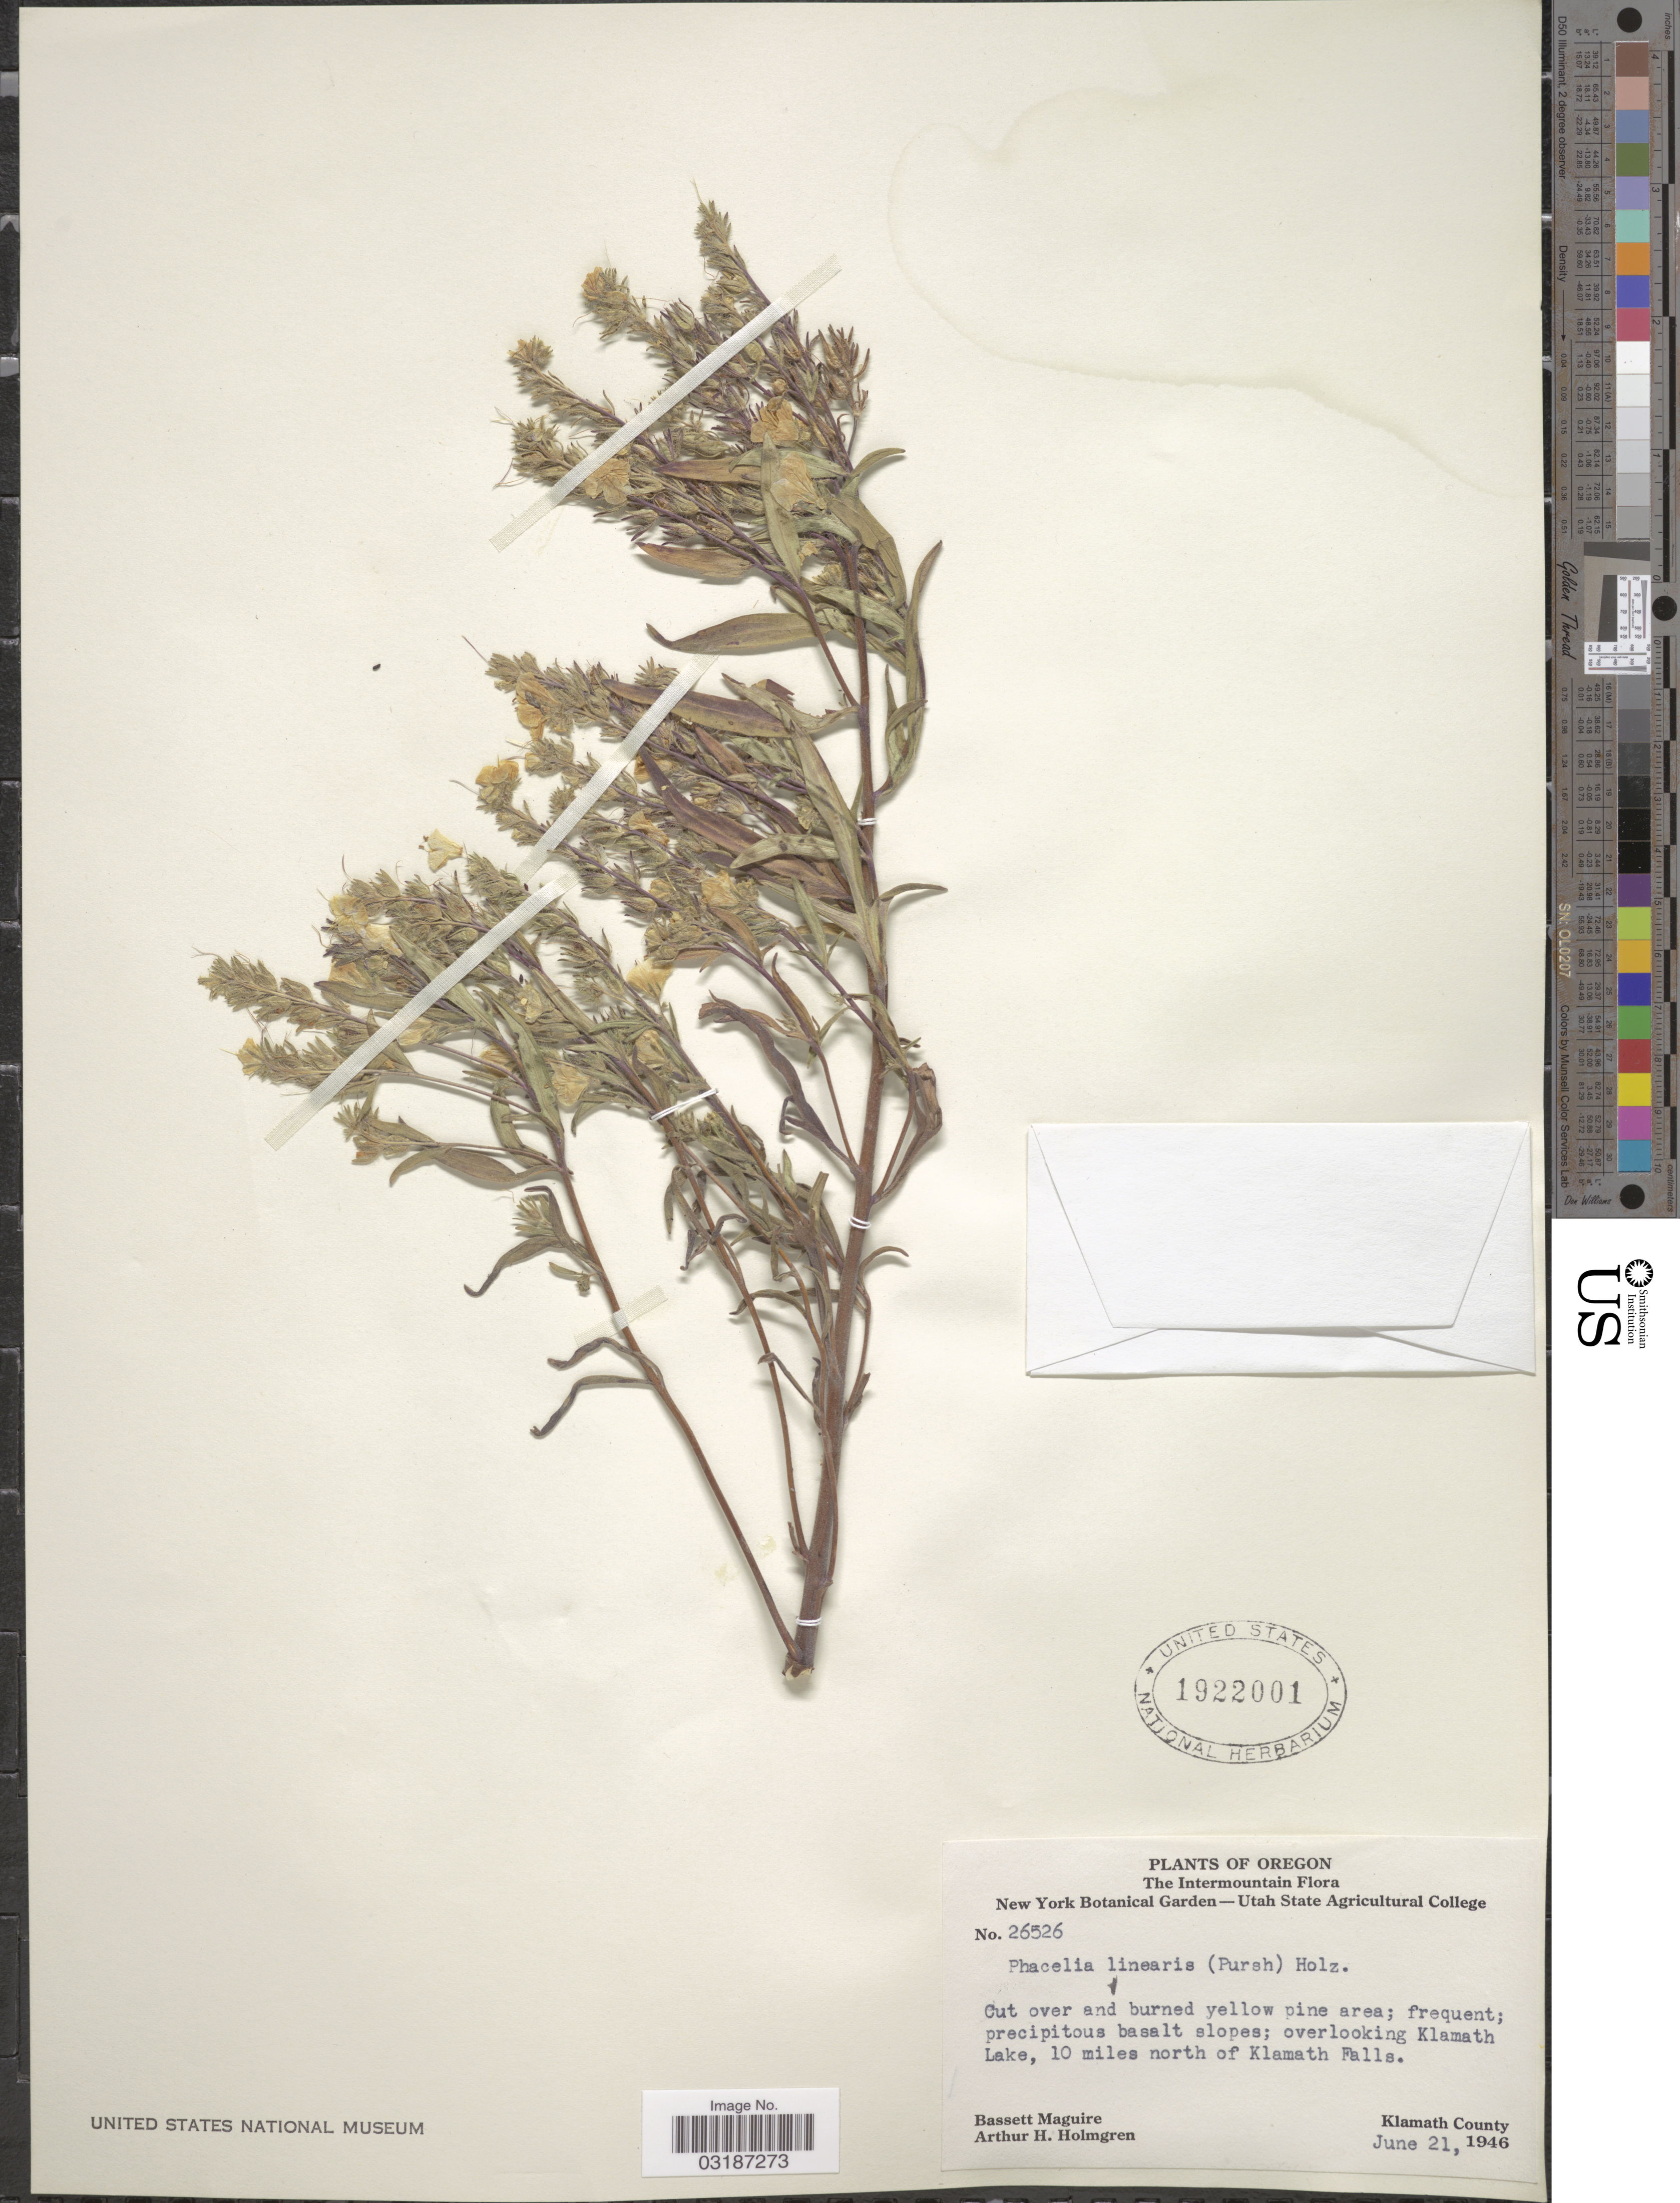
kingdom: Plantae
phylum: Tracheophyta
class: Magnoliopsida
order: Boraginales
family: Hydrophyllaceae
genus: Phacelia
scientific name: Phacelia linearis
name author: (Pursh) Holz.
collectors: B. Maguire & A. H. Holmgren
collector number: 26526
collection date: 1946-06-21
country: United States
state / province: Oregon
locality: Intermountain. Overlooking Klamath Lake, 10 miles north of Klamath Falls. Klamath County.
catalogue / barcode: US 1922001